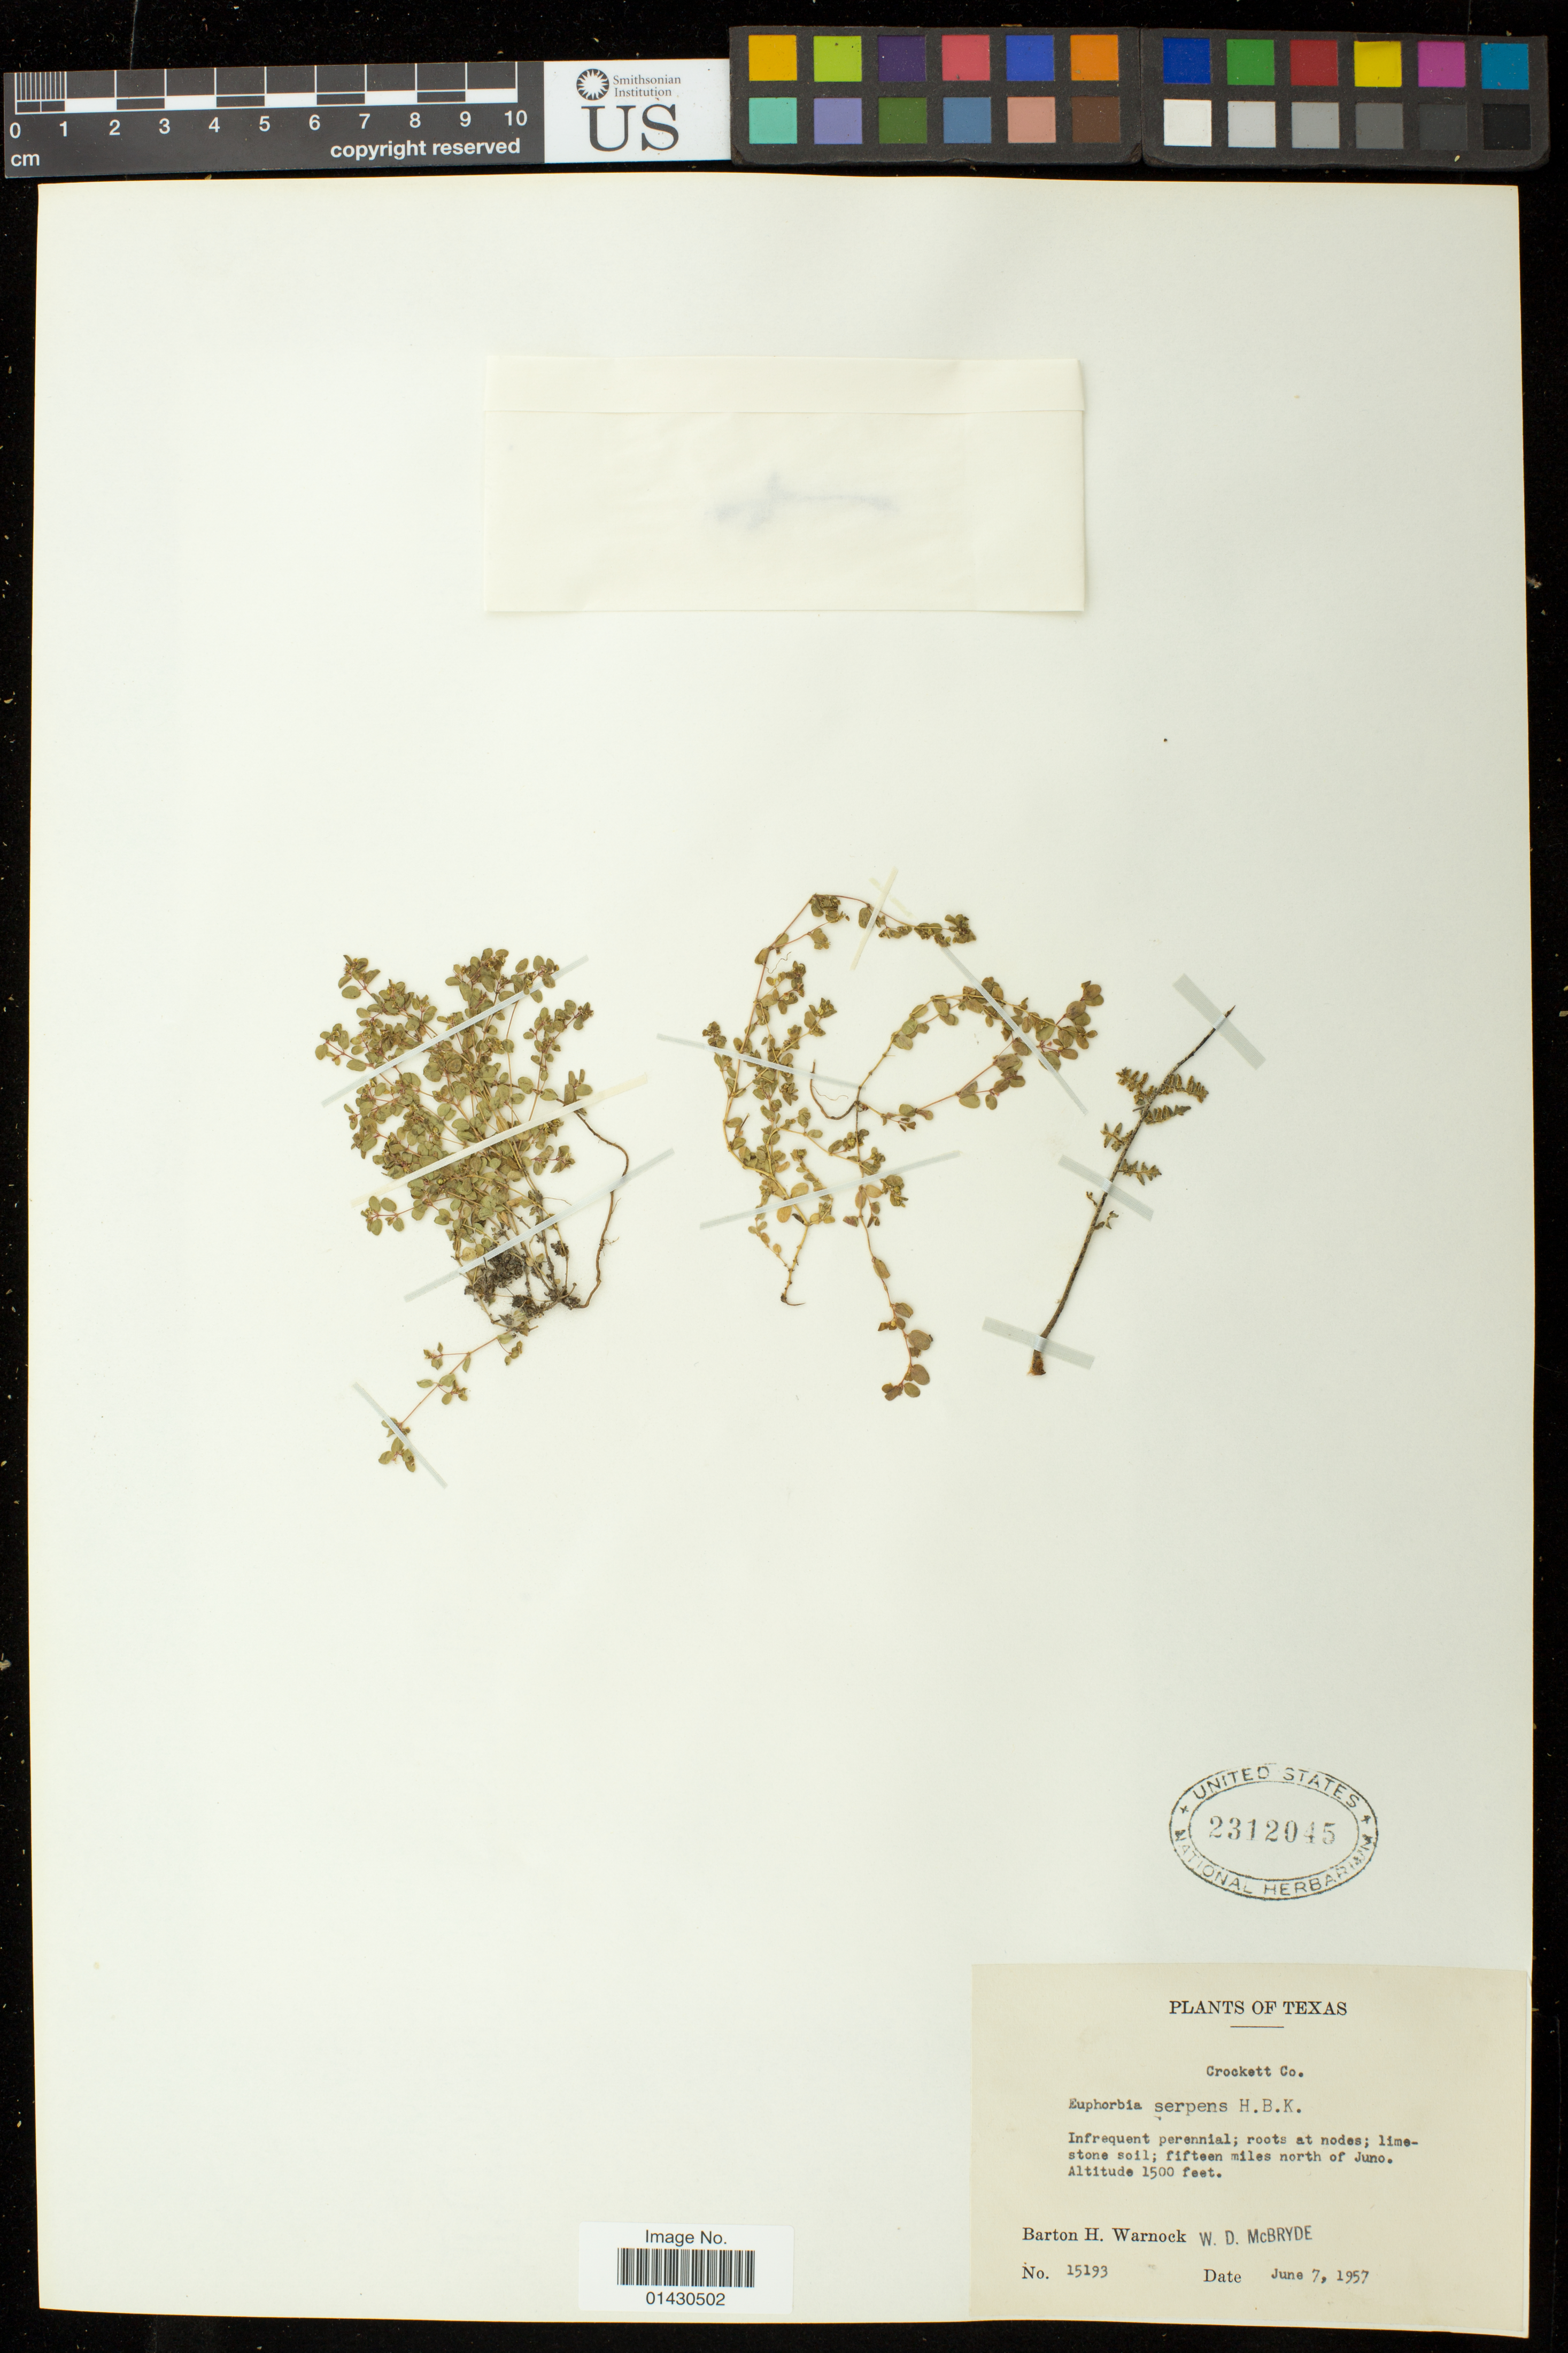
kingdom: Plantae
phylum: Tracheophyta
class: Magnoliopsida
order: Malpighiales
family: Euphorbiaceae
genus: Euphorbia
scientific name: Euphorbia serpens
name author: Kunth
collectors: B. H. Warnock & W. McBryde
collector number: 15193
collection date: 1957-06-07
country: United States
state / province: Texas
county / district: Crockett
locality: Fifteen miles north of Juno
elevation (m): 457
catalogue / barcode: US 2312045